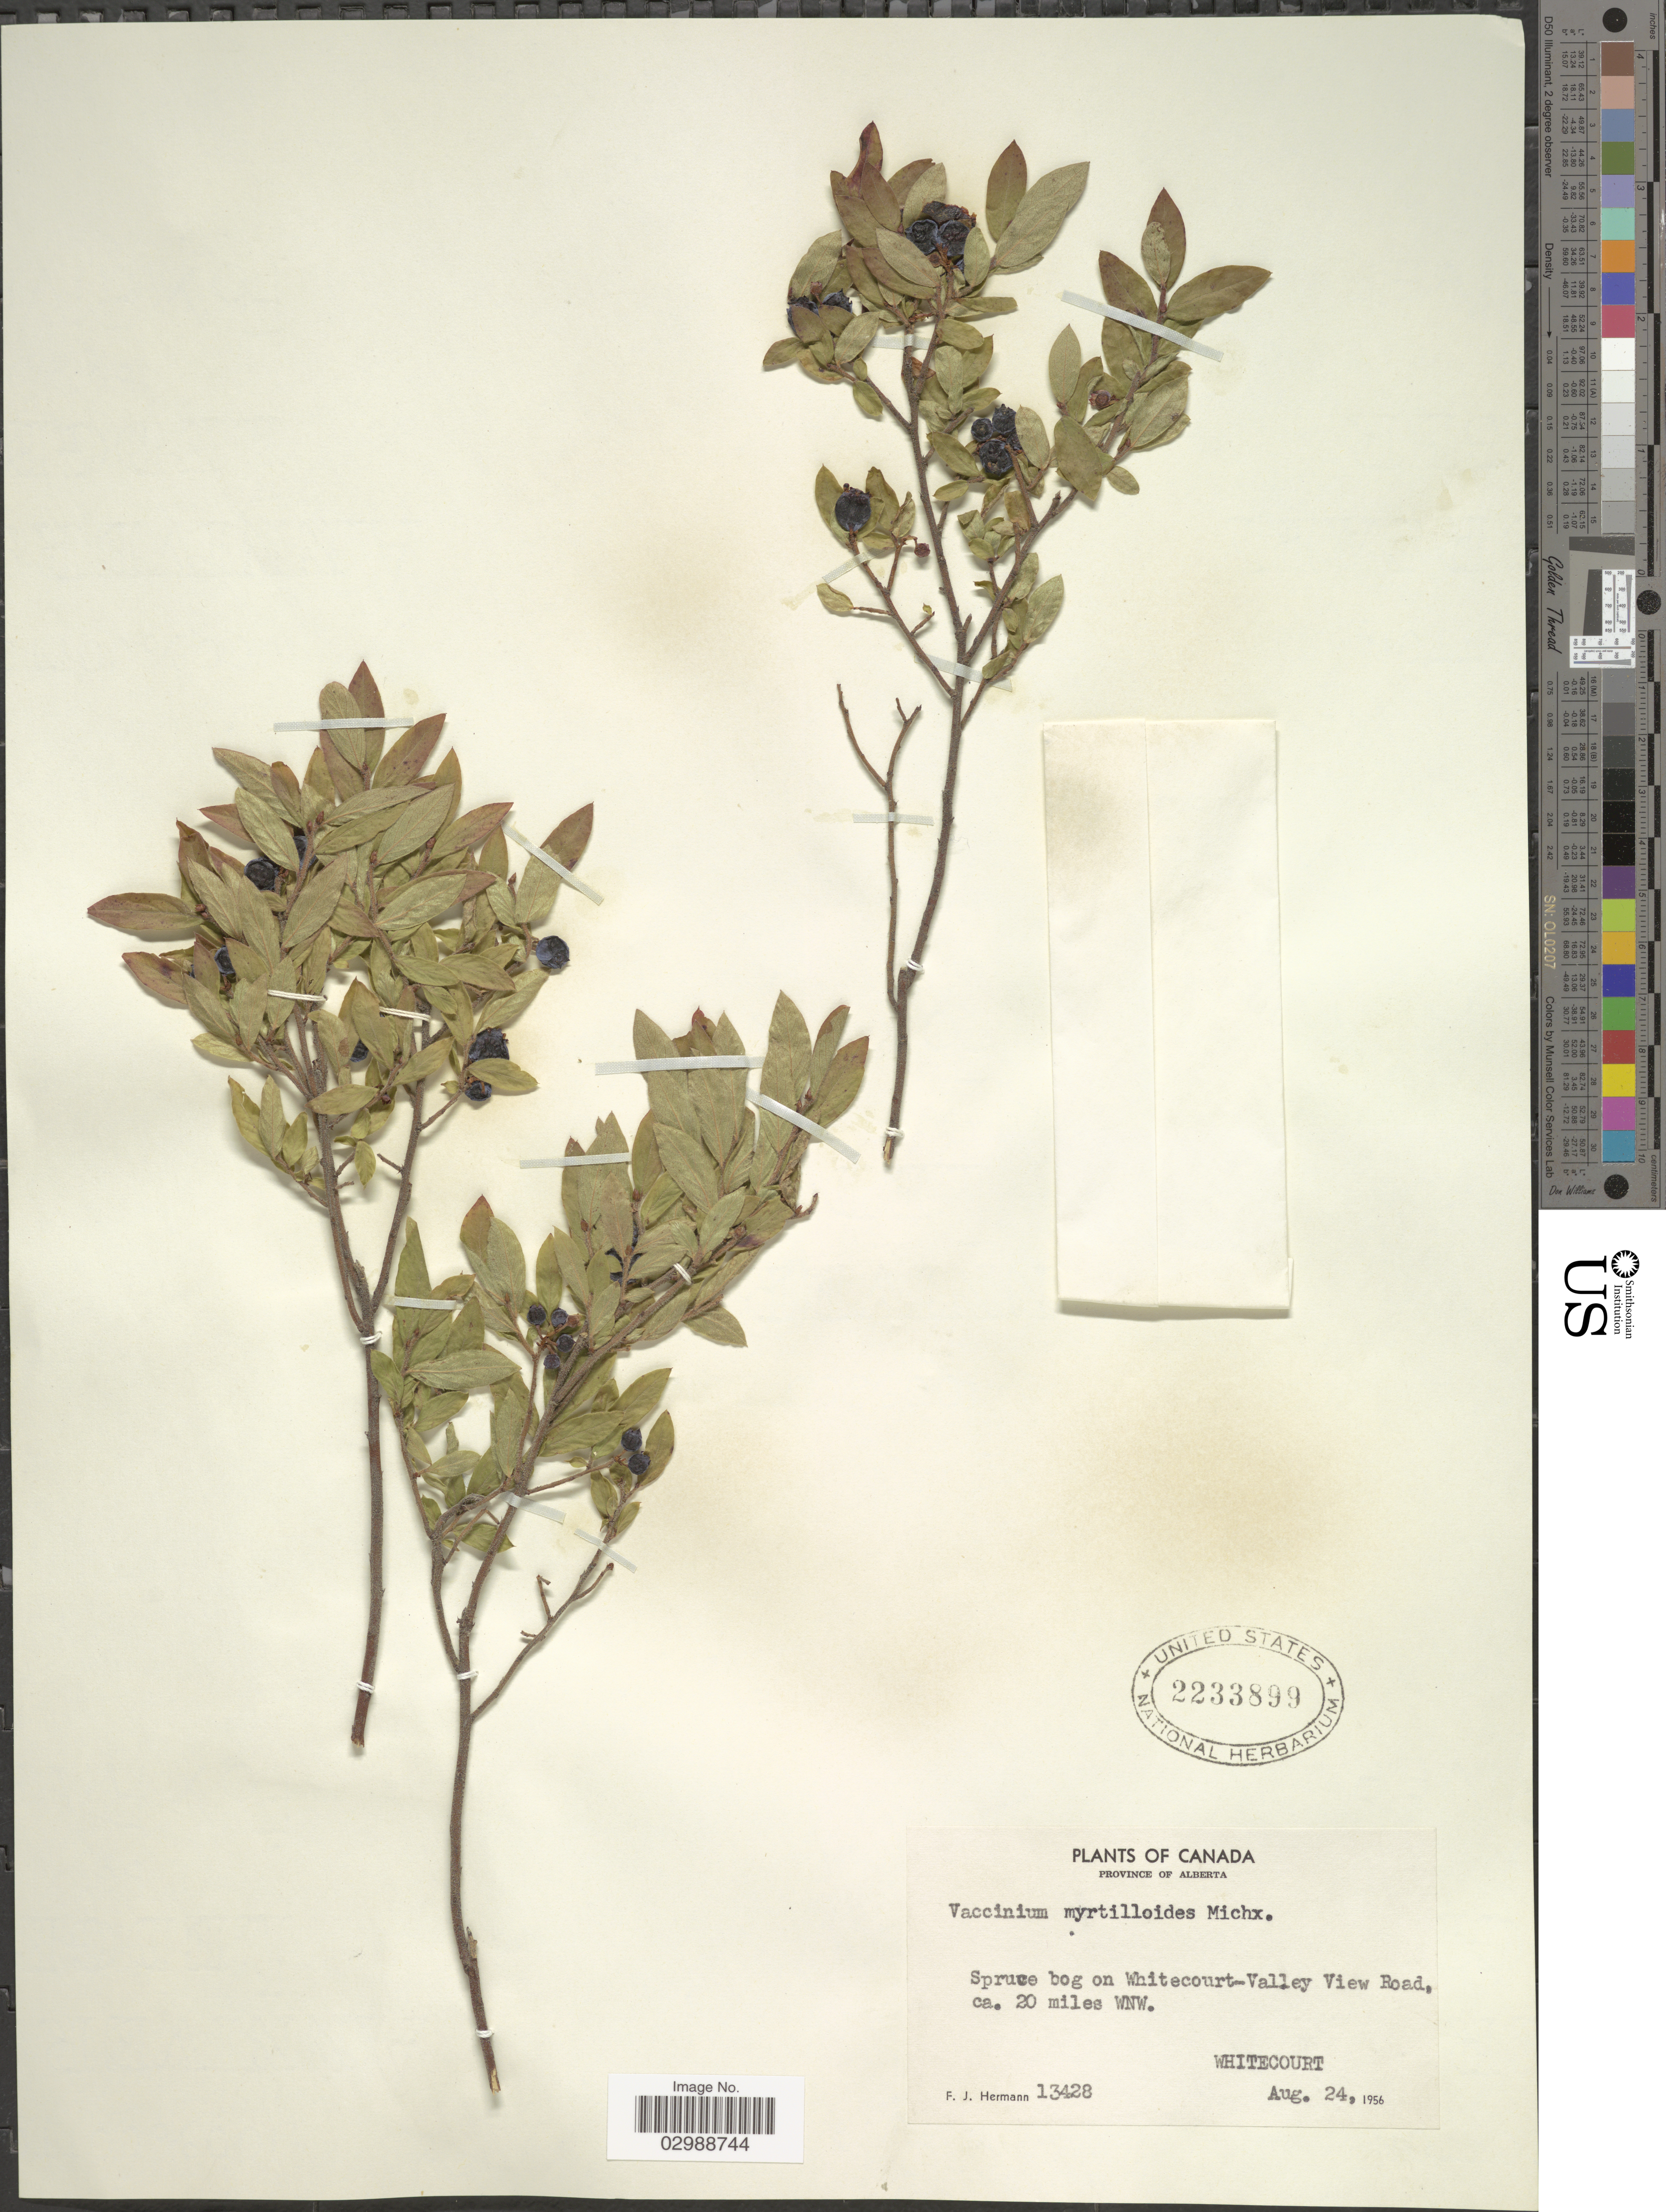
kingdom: Plantae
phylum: Tracheophyta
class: Magnoliopsida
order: Ericales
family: Ericaceae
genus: Vaccinium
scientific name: Vaccinium myrtilloides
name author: Michx.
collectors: F. J. Hermann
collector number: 13428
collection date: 1956-08-24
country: Canada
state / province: Alberta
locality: Spruce bog on Whitecourt-Valley View Road, ca 20 miles WNW. Whitecourt.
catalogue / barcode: US 2233899